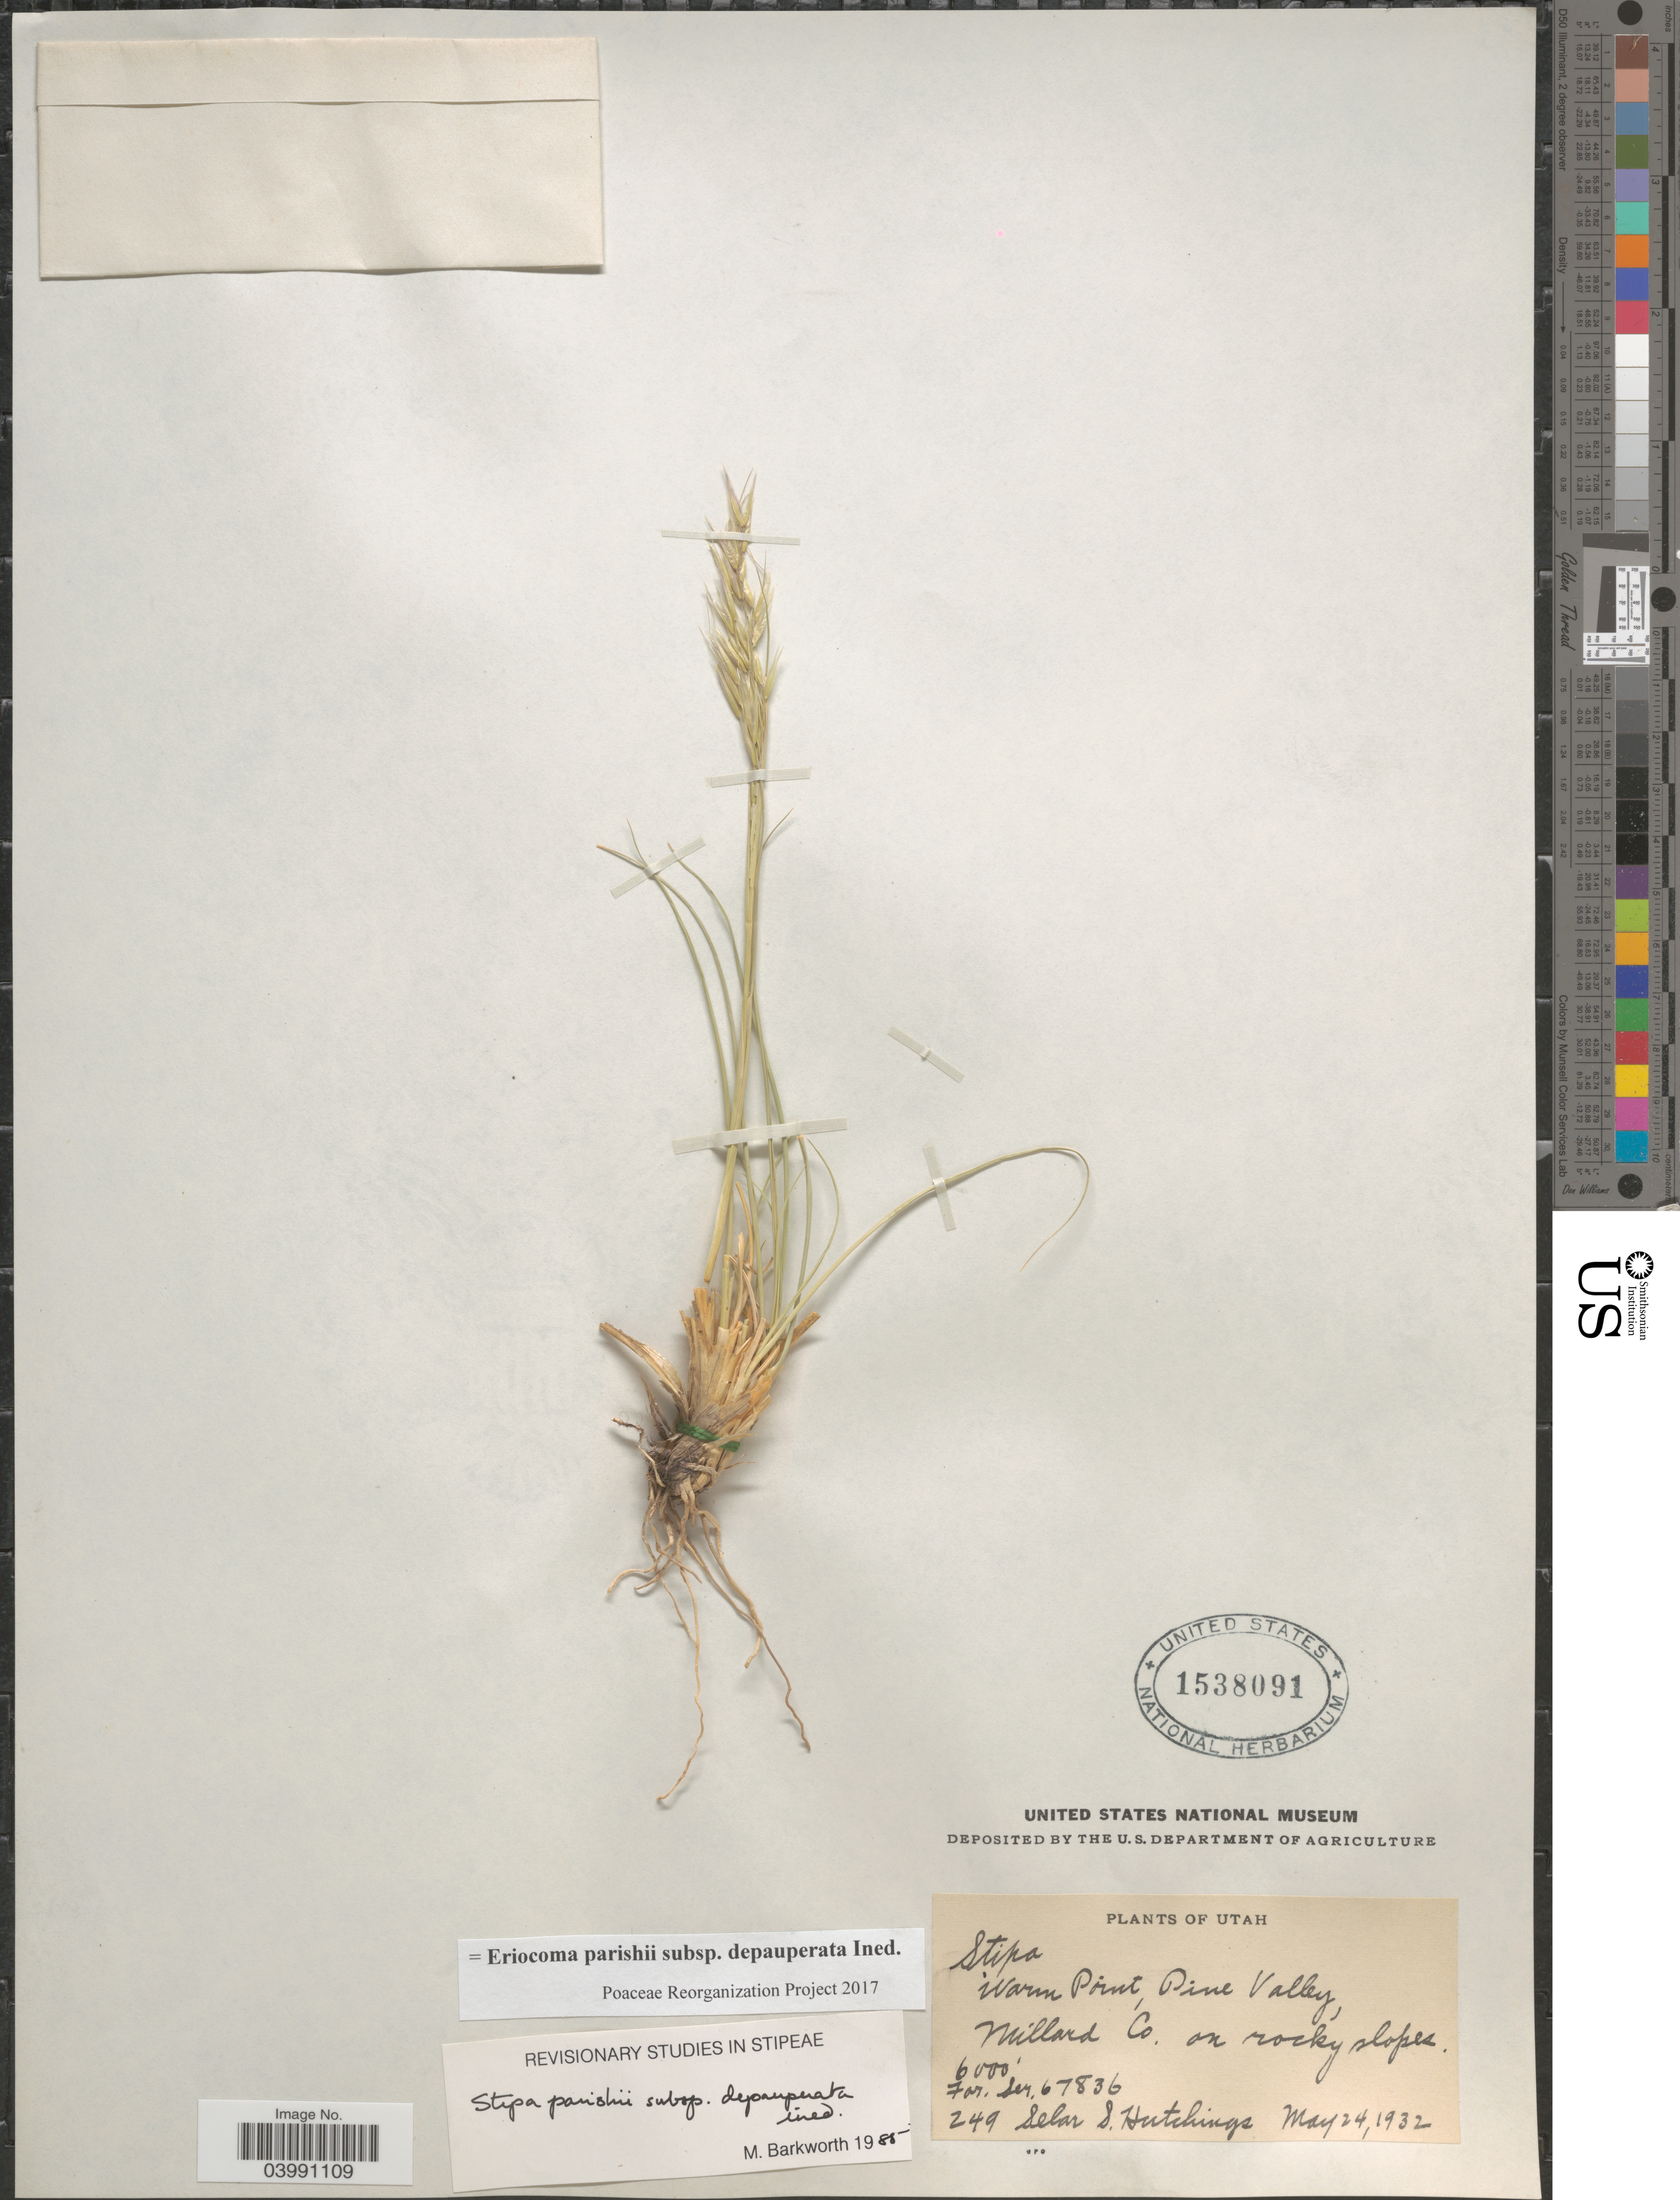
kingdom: Plantae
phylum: Tracheophyta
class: Liliopsida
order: Poales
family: Poaceae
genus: Eriocoma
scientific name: Eriocoma parishii subsp. depauperata ined.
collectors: S. Hutchings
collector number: For. Ser. 67836/249?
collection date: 1932-05-24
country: United States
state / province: Utah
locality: Warm Point, Pine Valley, Millard Co. on rocky slopes.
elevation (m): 1829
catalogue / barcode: US 1538091